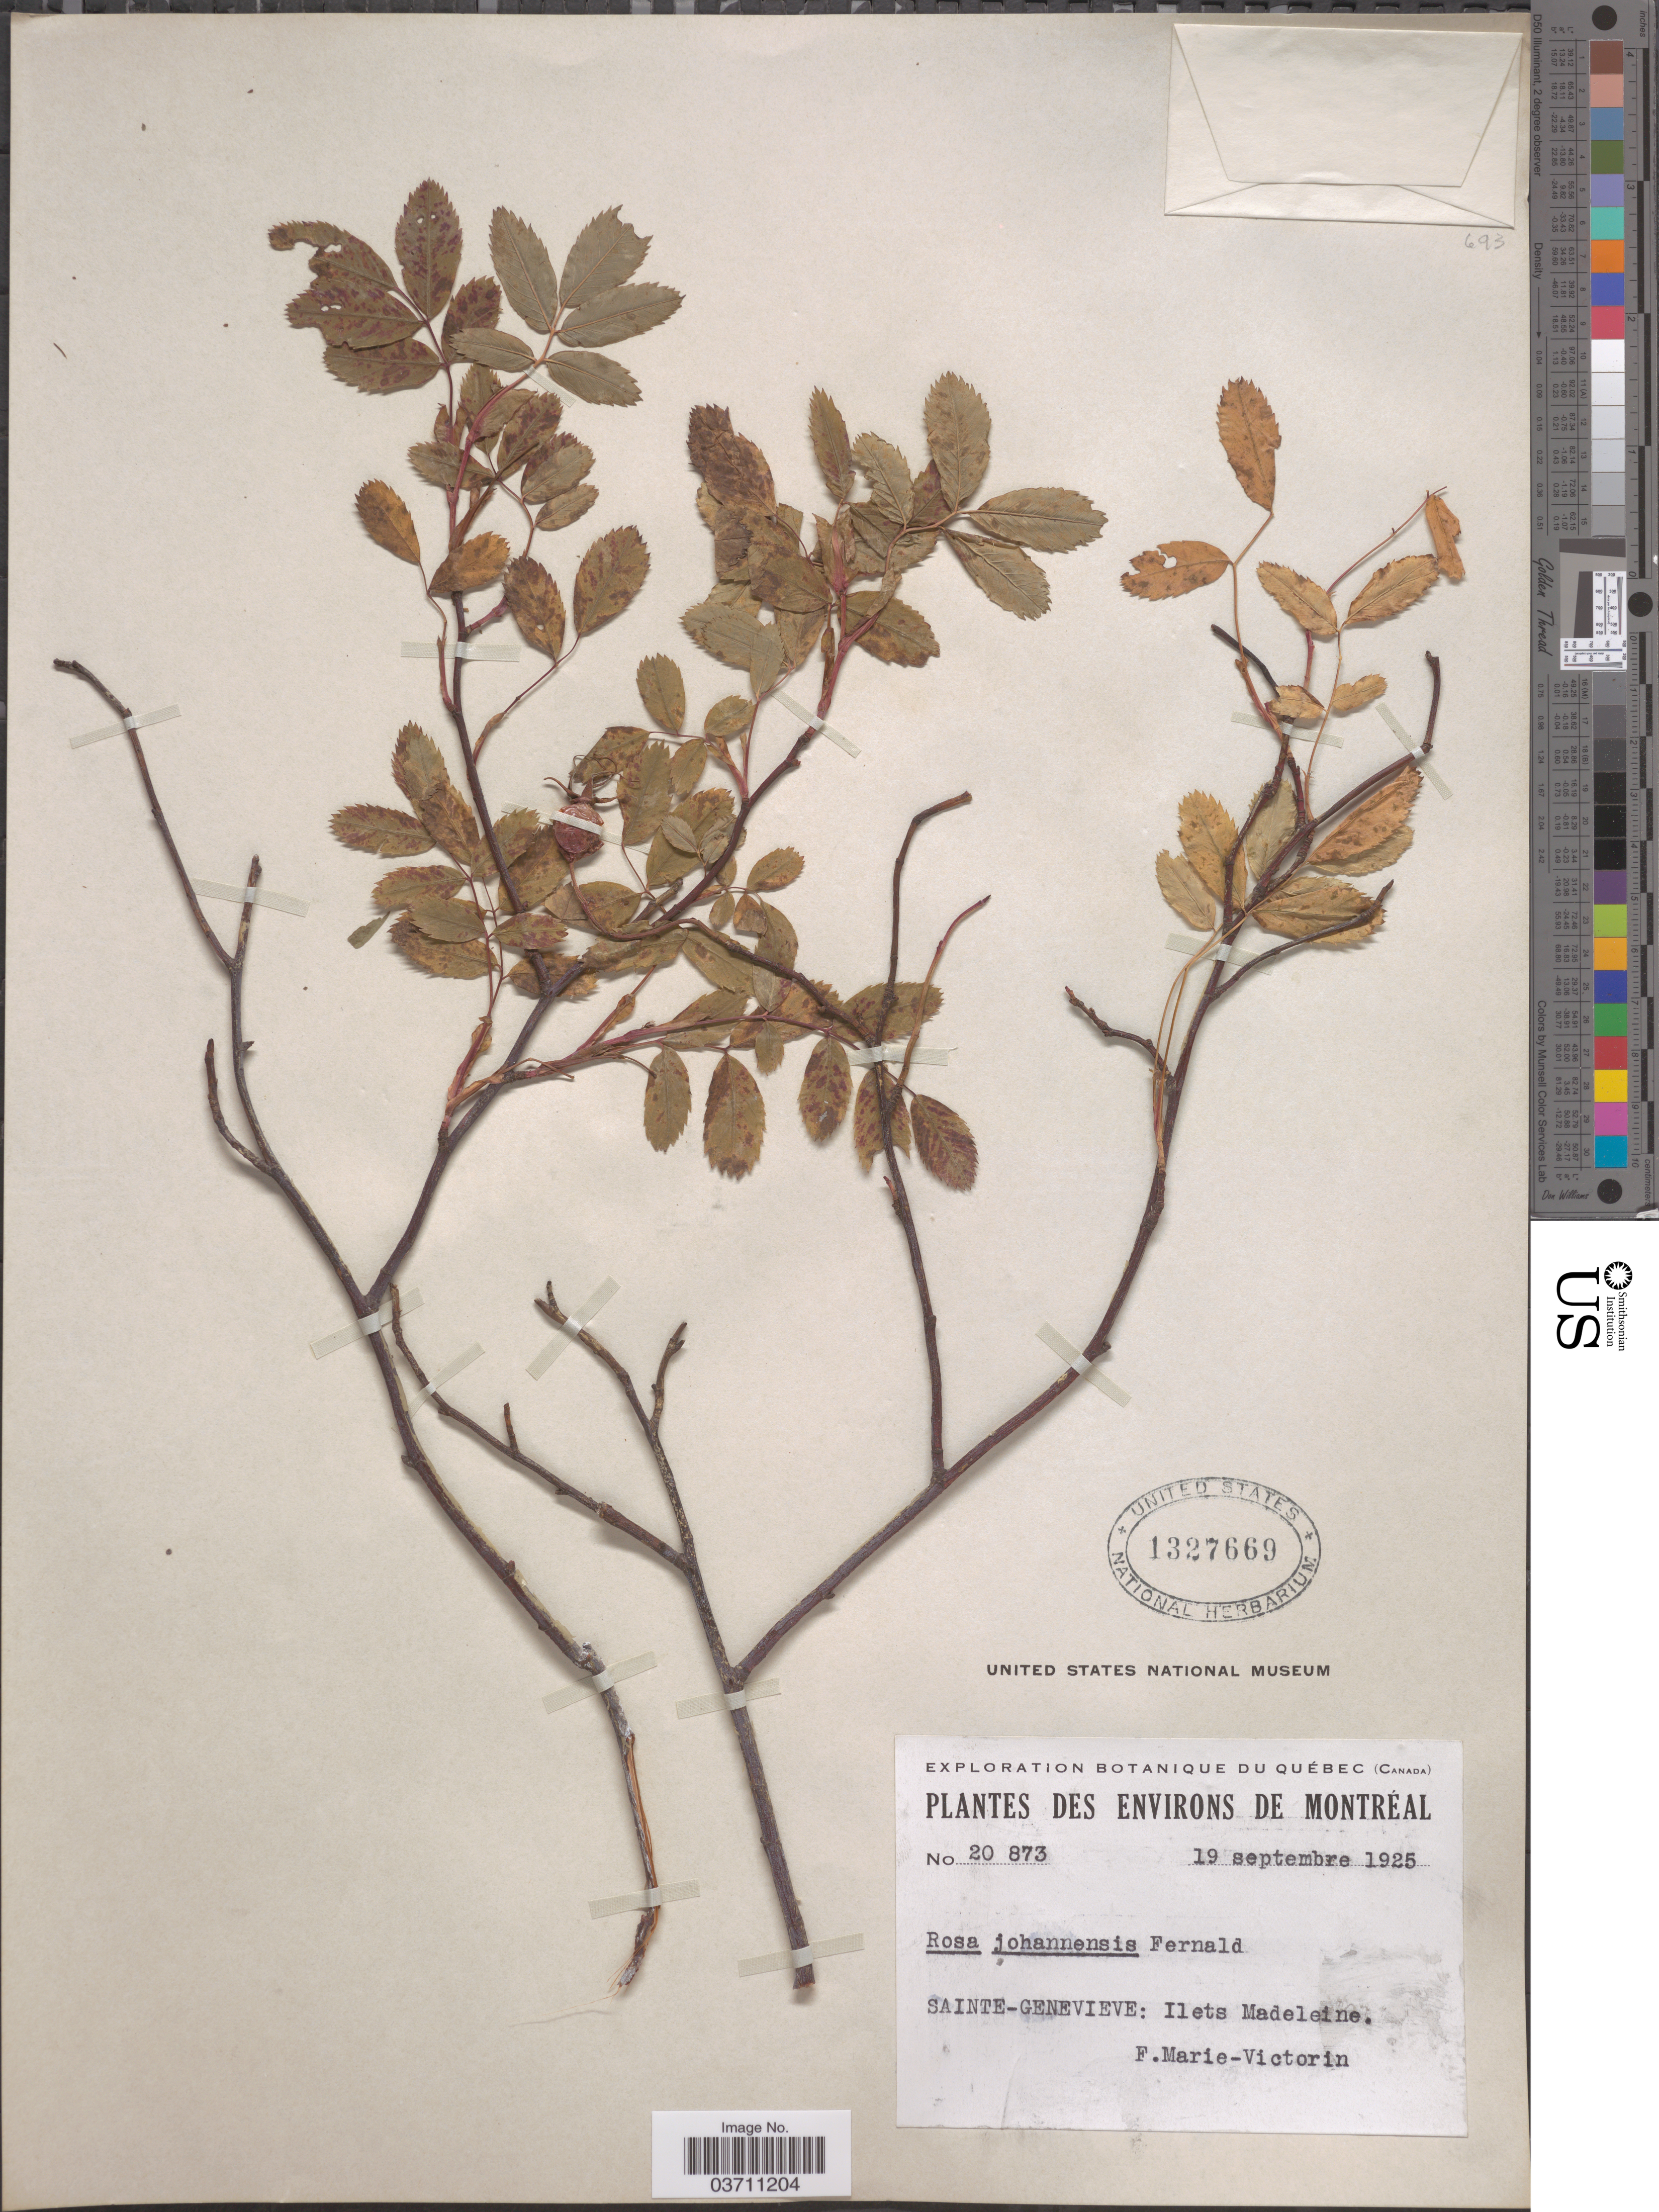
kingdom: Plantae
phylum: Tracheophyta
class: Magnoliopsida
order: Rosales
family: Rosaceae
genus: Rosa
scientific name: Rosa johannensis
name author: Fernald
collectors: F. Marie-Victorin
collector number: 20873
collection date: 1925-09-19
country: Canada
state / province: Quebec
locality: Environs de Montréal. Sainte-Genevieve: Ilets Madeleine.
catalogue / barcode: US 1327669